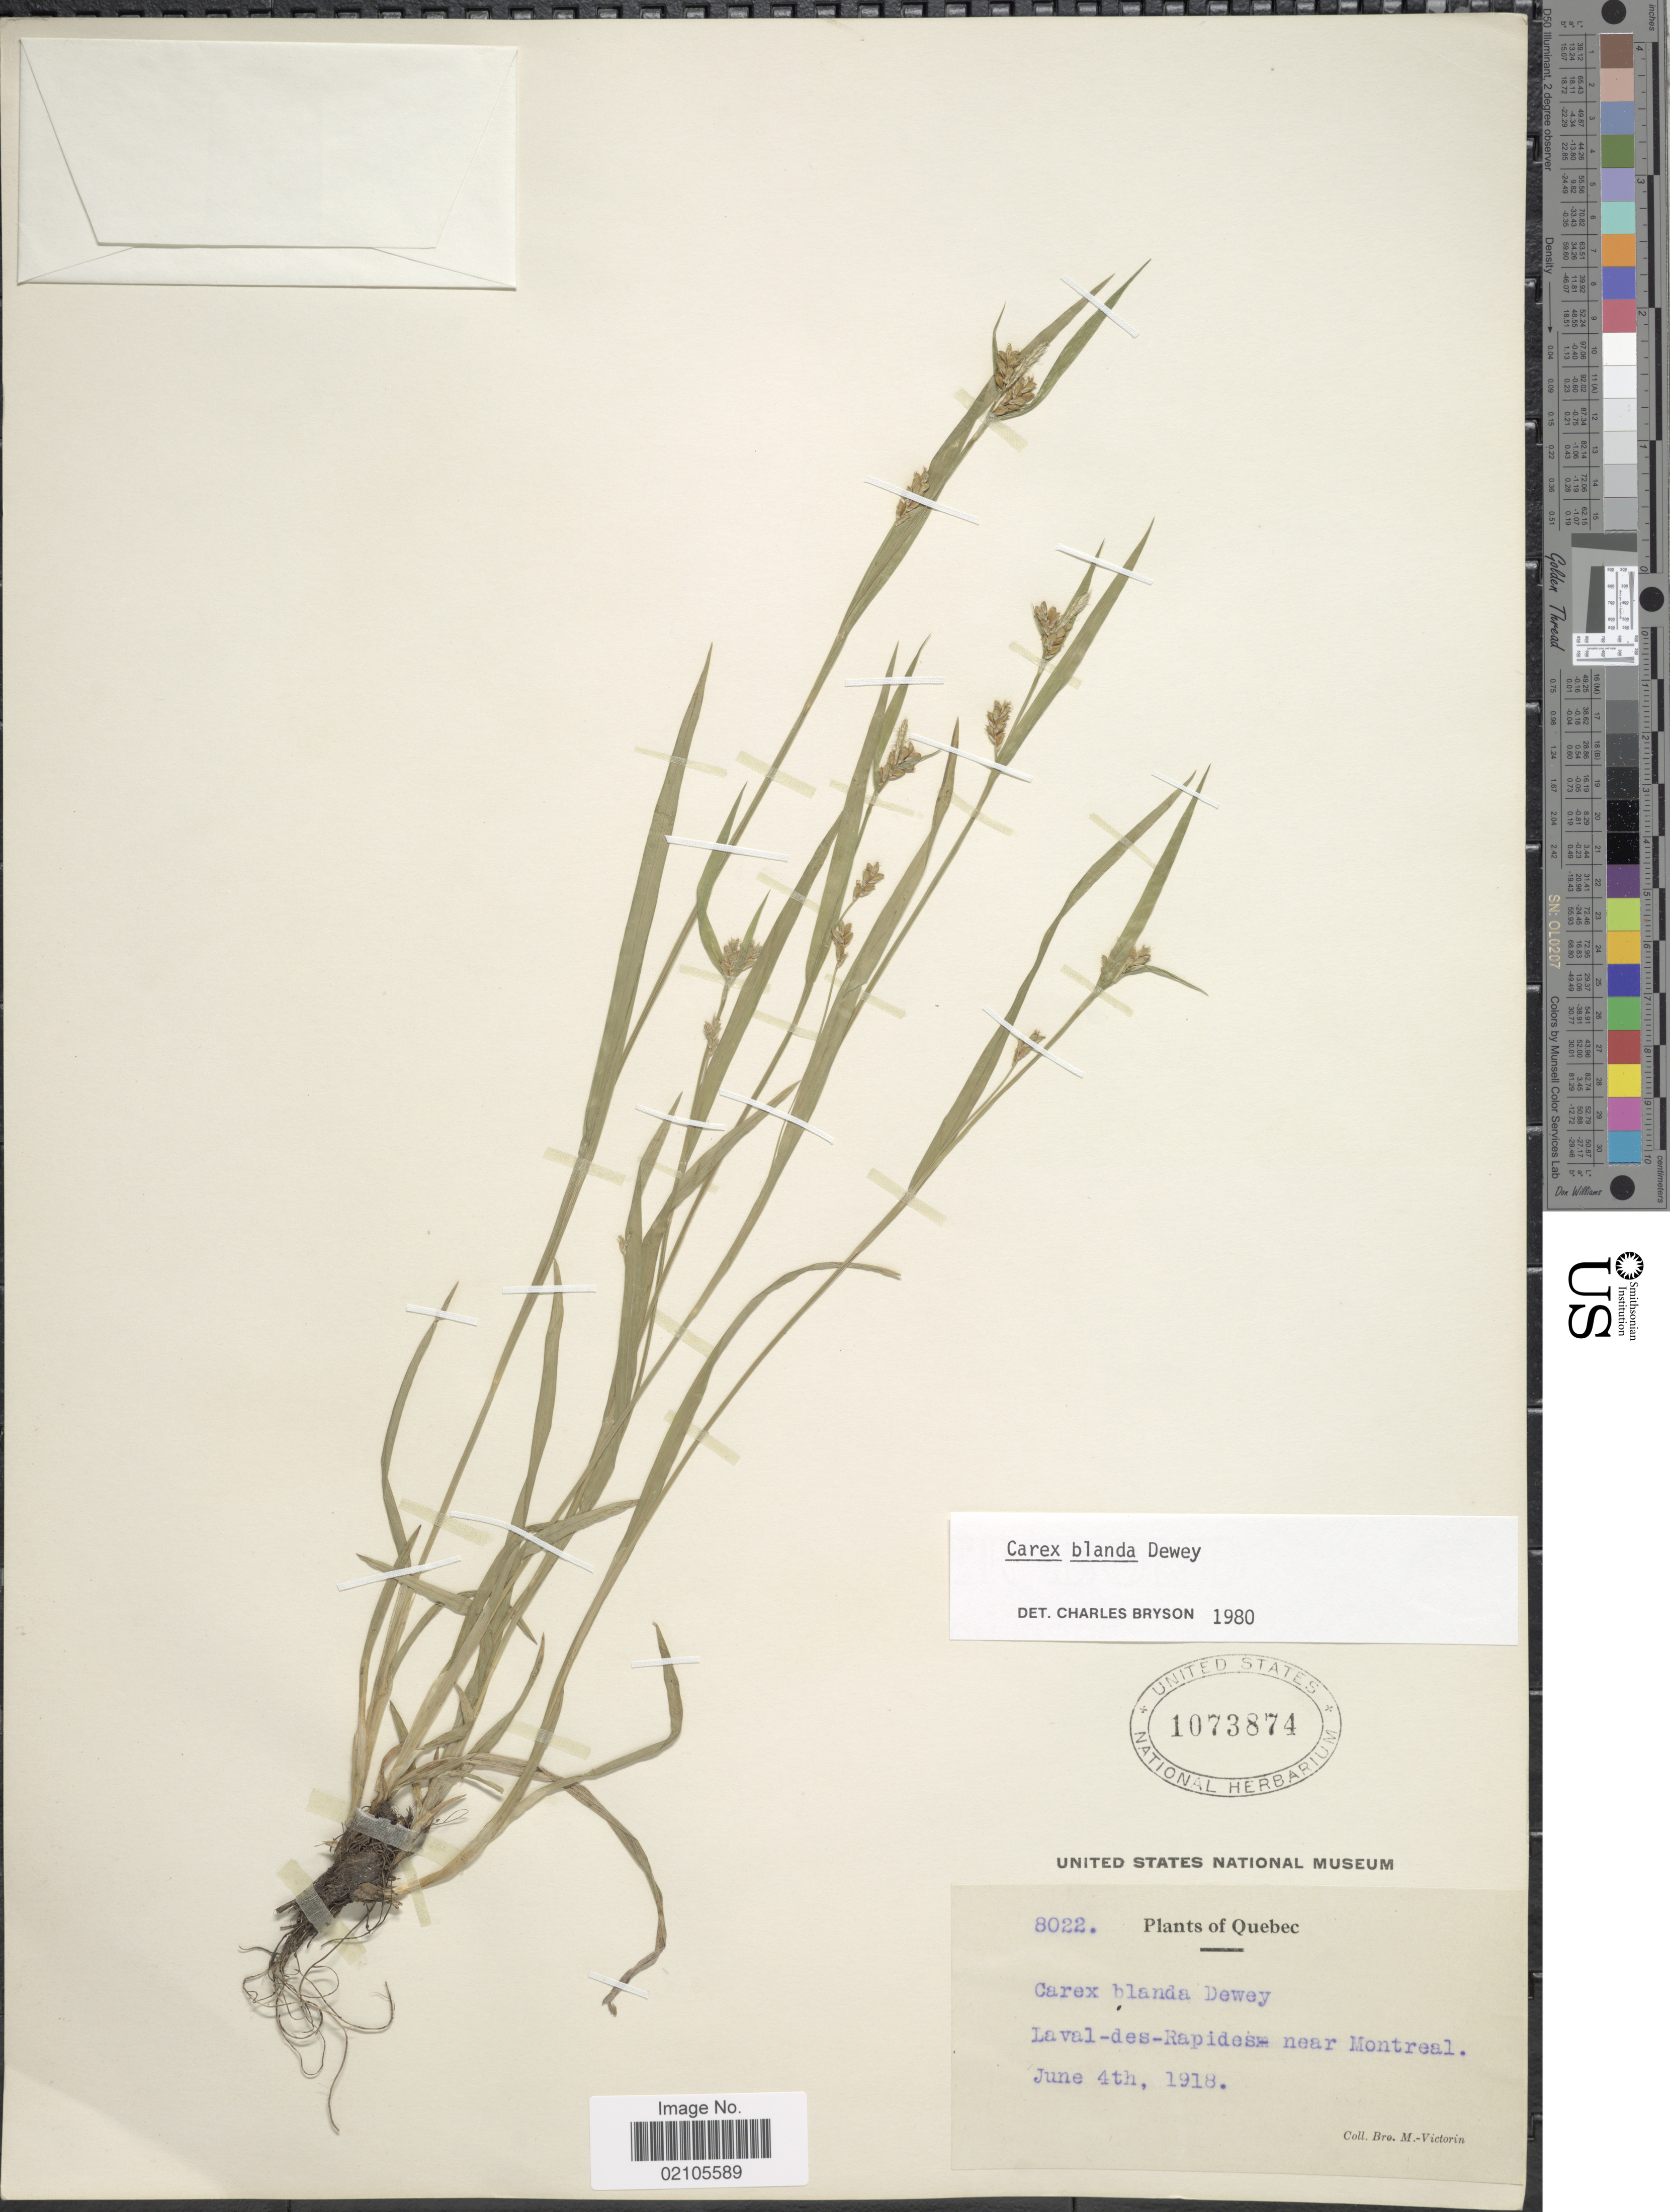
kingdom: Plantae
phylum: Tracheophyta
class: Liliopsida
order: Poales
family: Cyperaceae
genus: Carex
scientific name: Carex blanda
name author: Dewey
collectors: Fr. Marie-Victorin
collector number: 8022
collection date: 1918-06-04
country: Canada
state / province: Quebec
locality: La val-des-Rapides near Montreal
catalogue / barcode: US 1073874